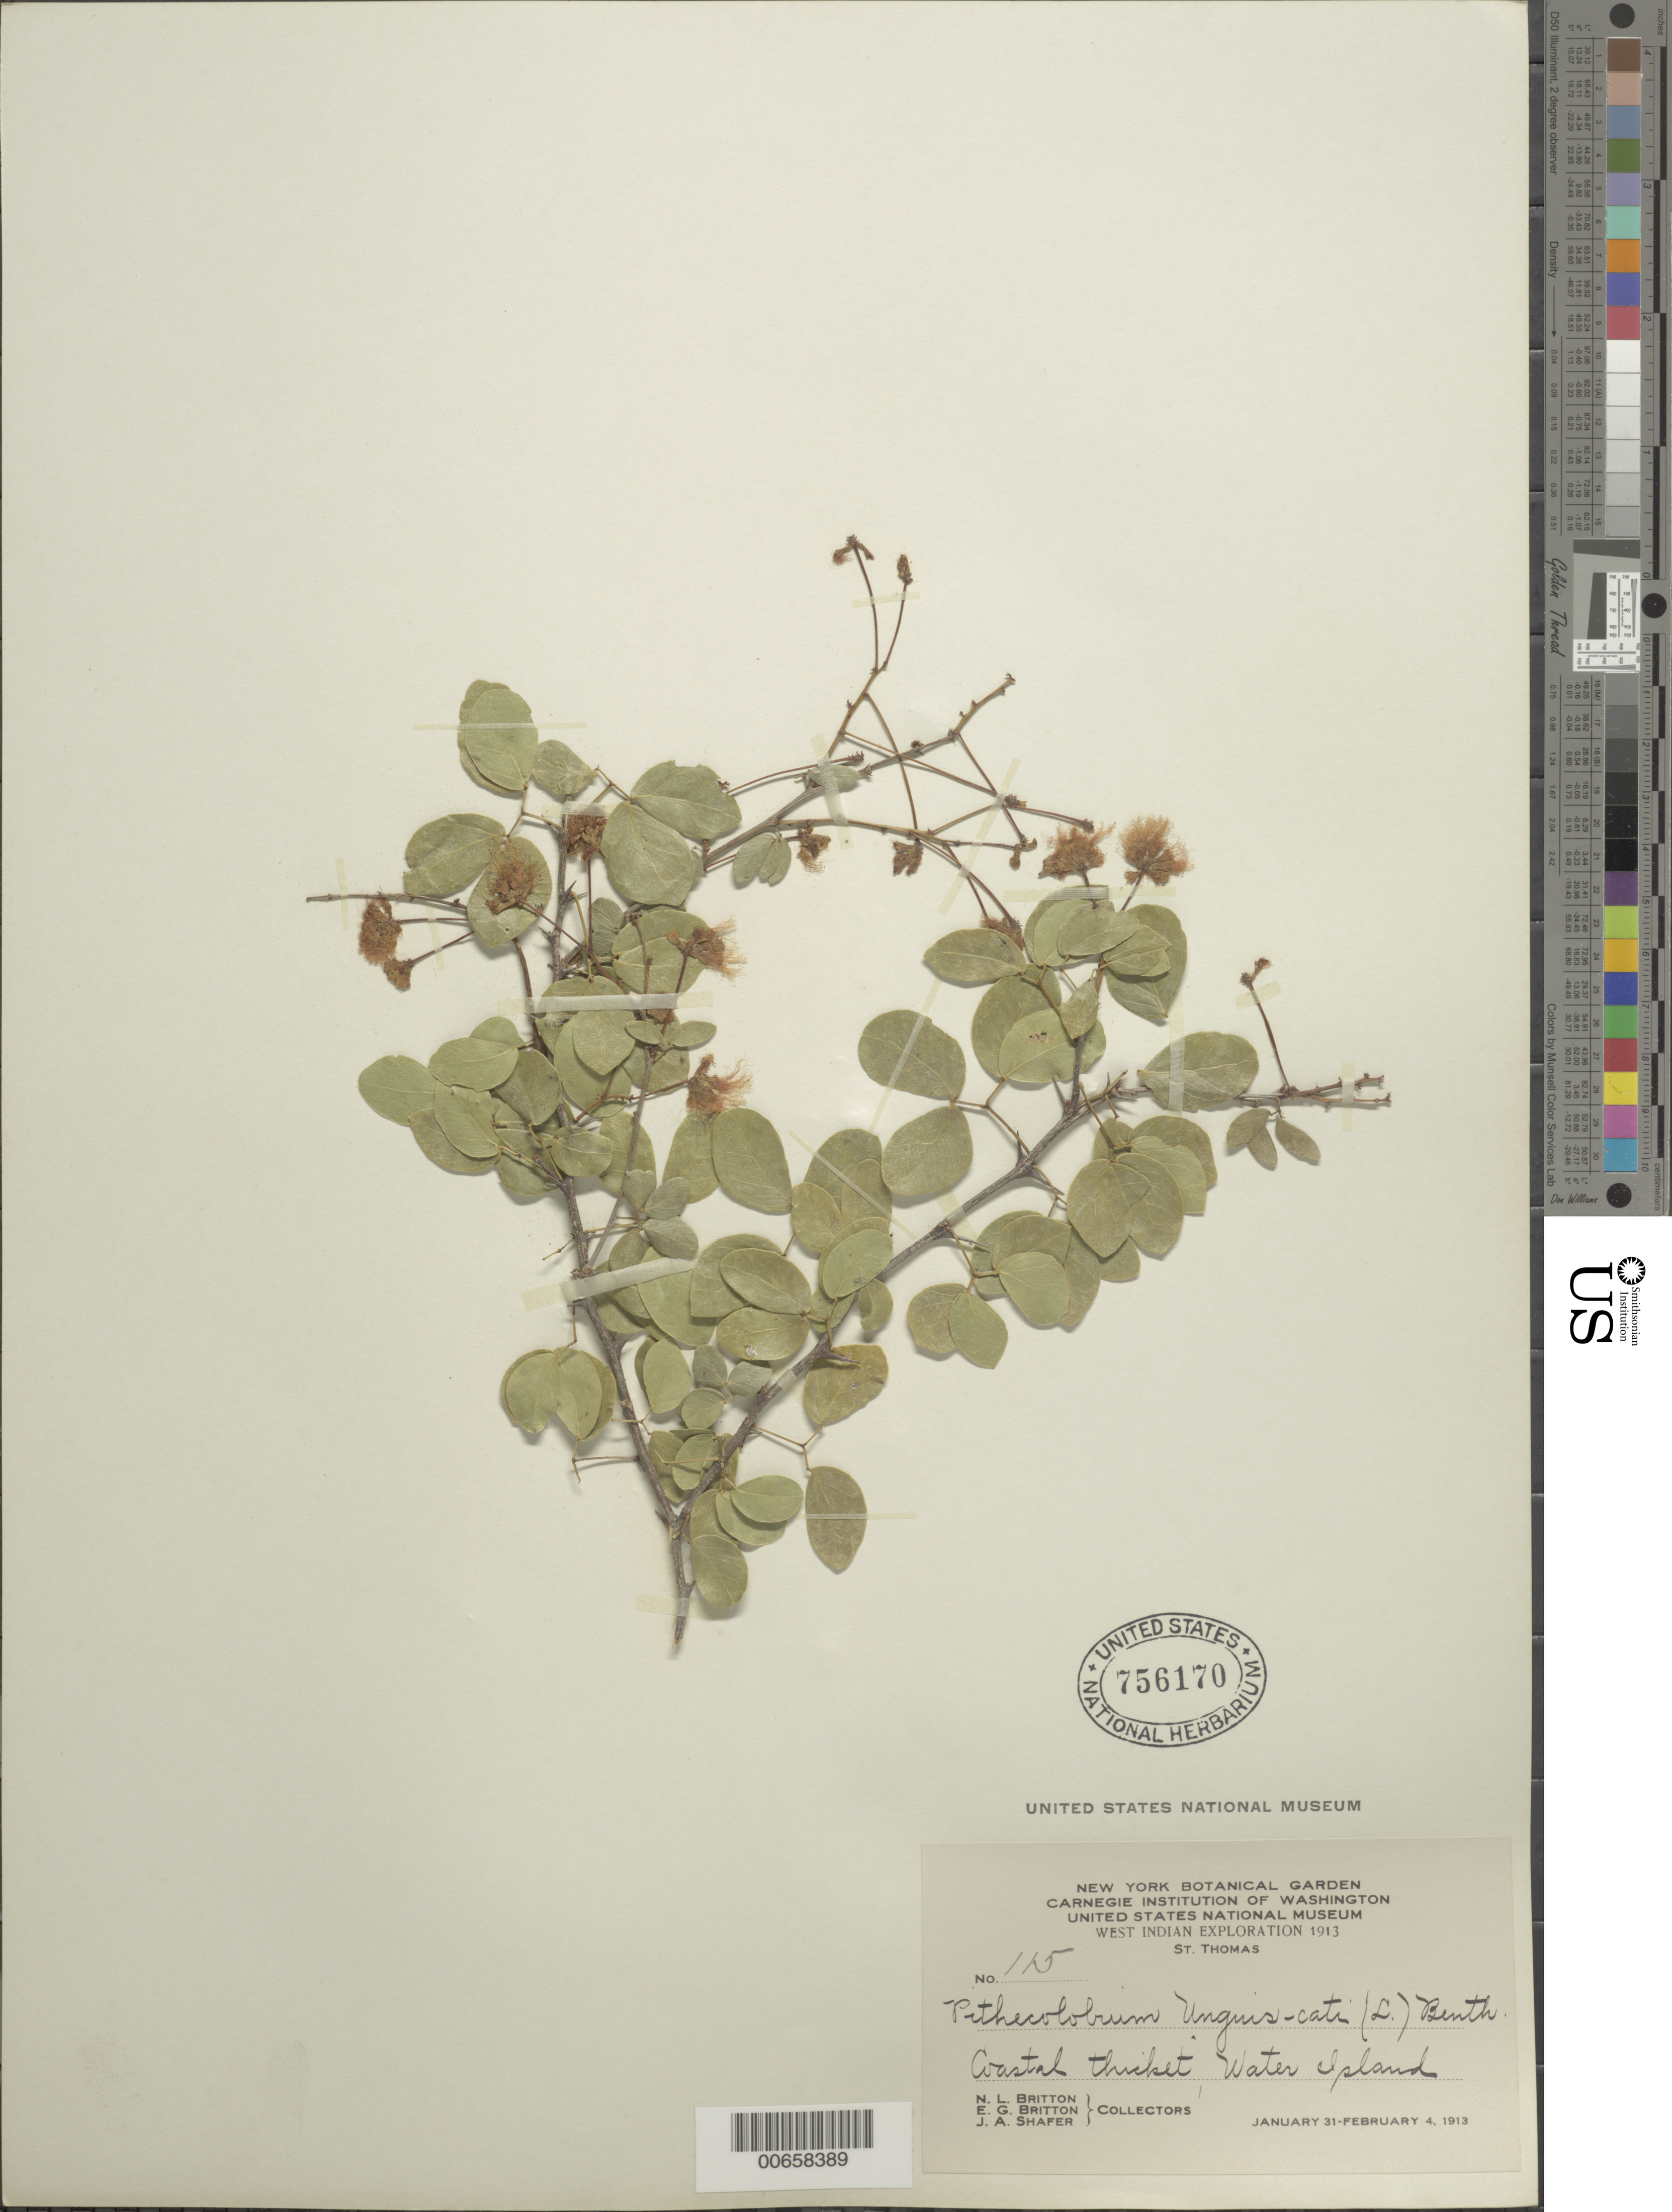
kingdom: Plantae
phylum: Tracheophyta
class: Magnoliopsida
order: Fabales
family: Fabaceae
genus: Pithecellobium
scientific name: Pithecellobium unguis-cati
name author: (L.) Benth.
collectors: N. Britton, E. G. Britton & J. A. Shafer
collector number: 115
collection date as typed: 31 Jan 1913 to 04 Feb 1913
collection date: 1913-01-31/1913-02-04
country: U.S. Virgin Islands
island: Water Island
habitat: Coastal thicket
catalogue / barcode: US 756170